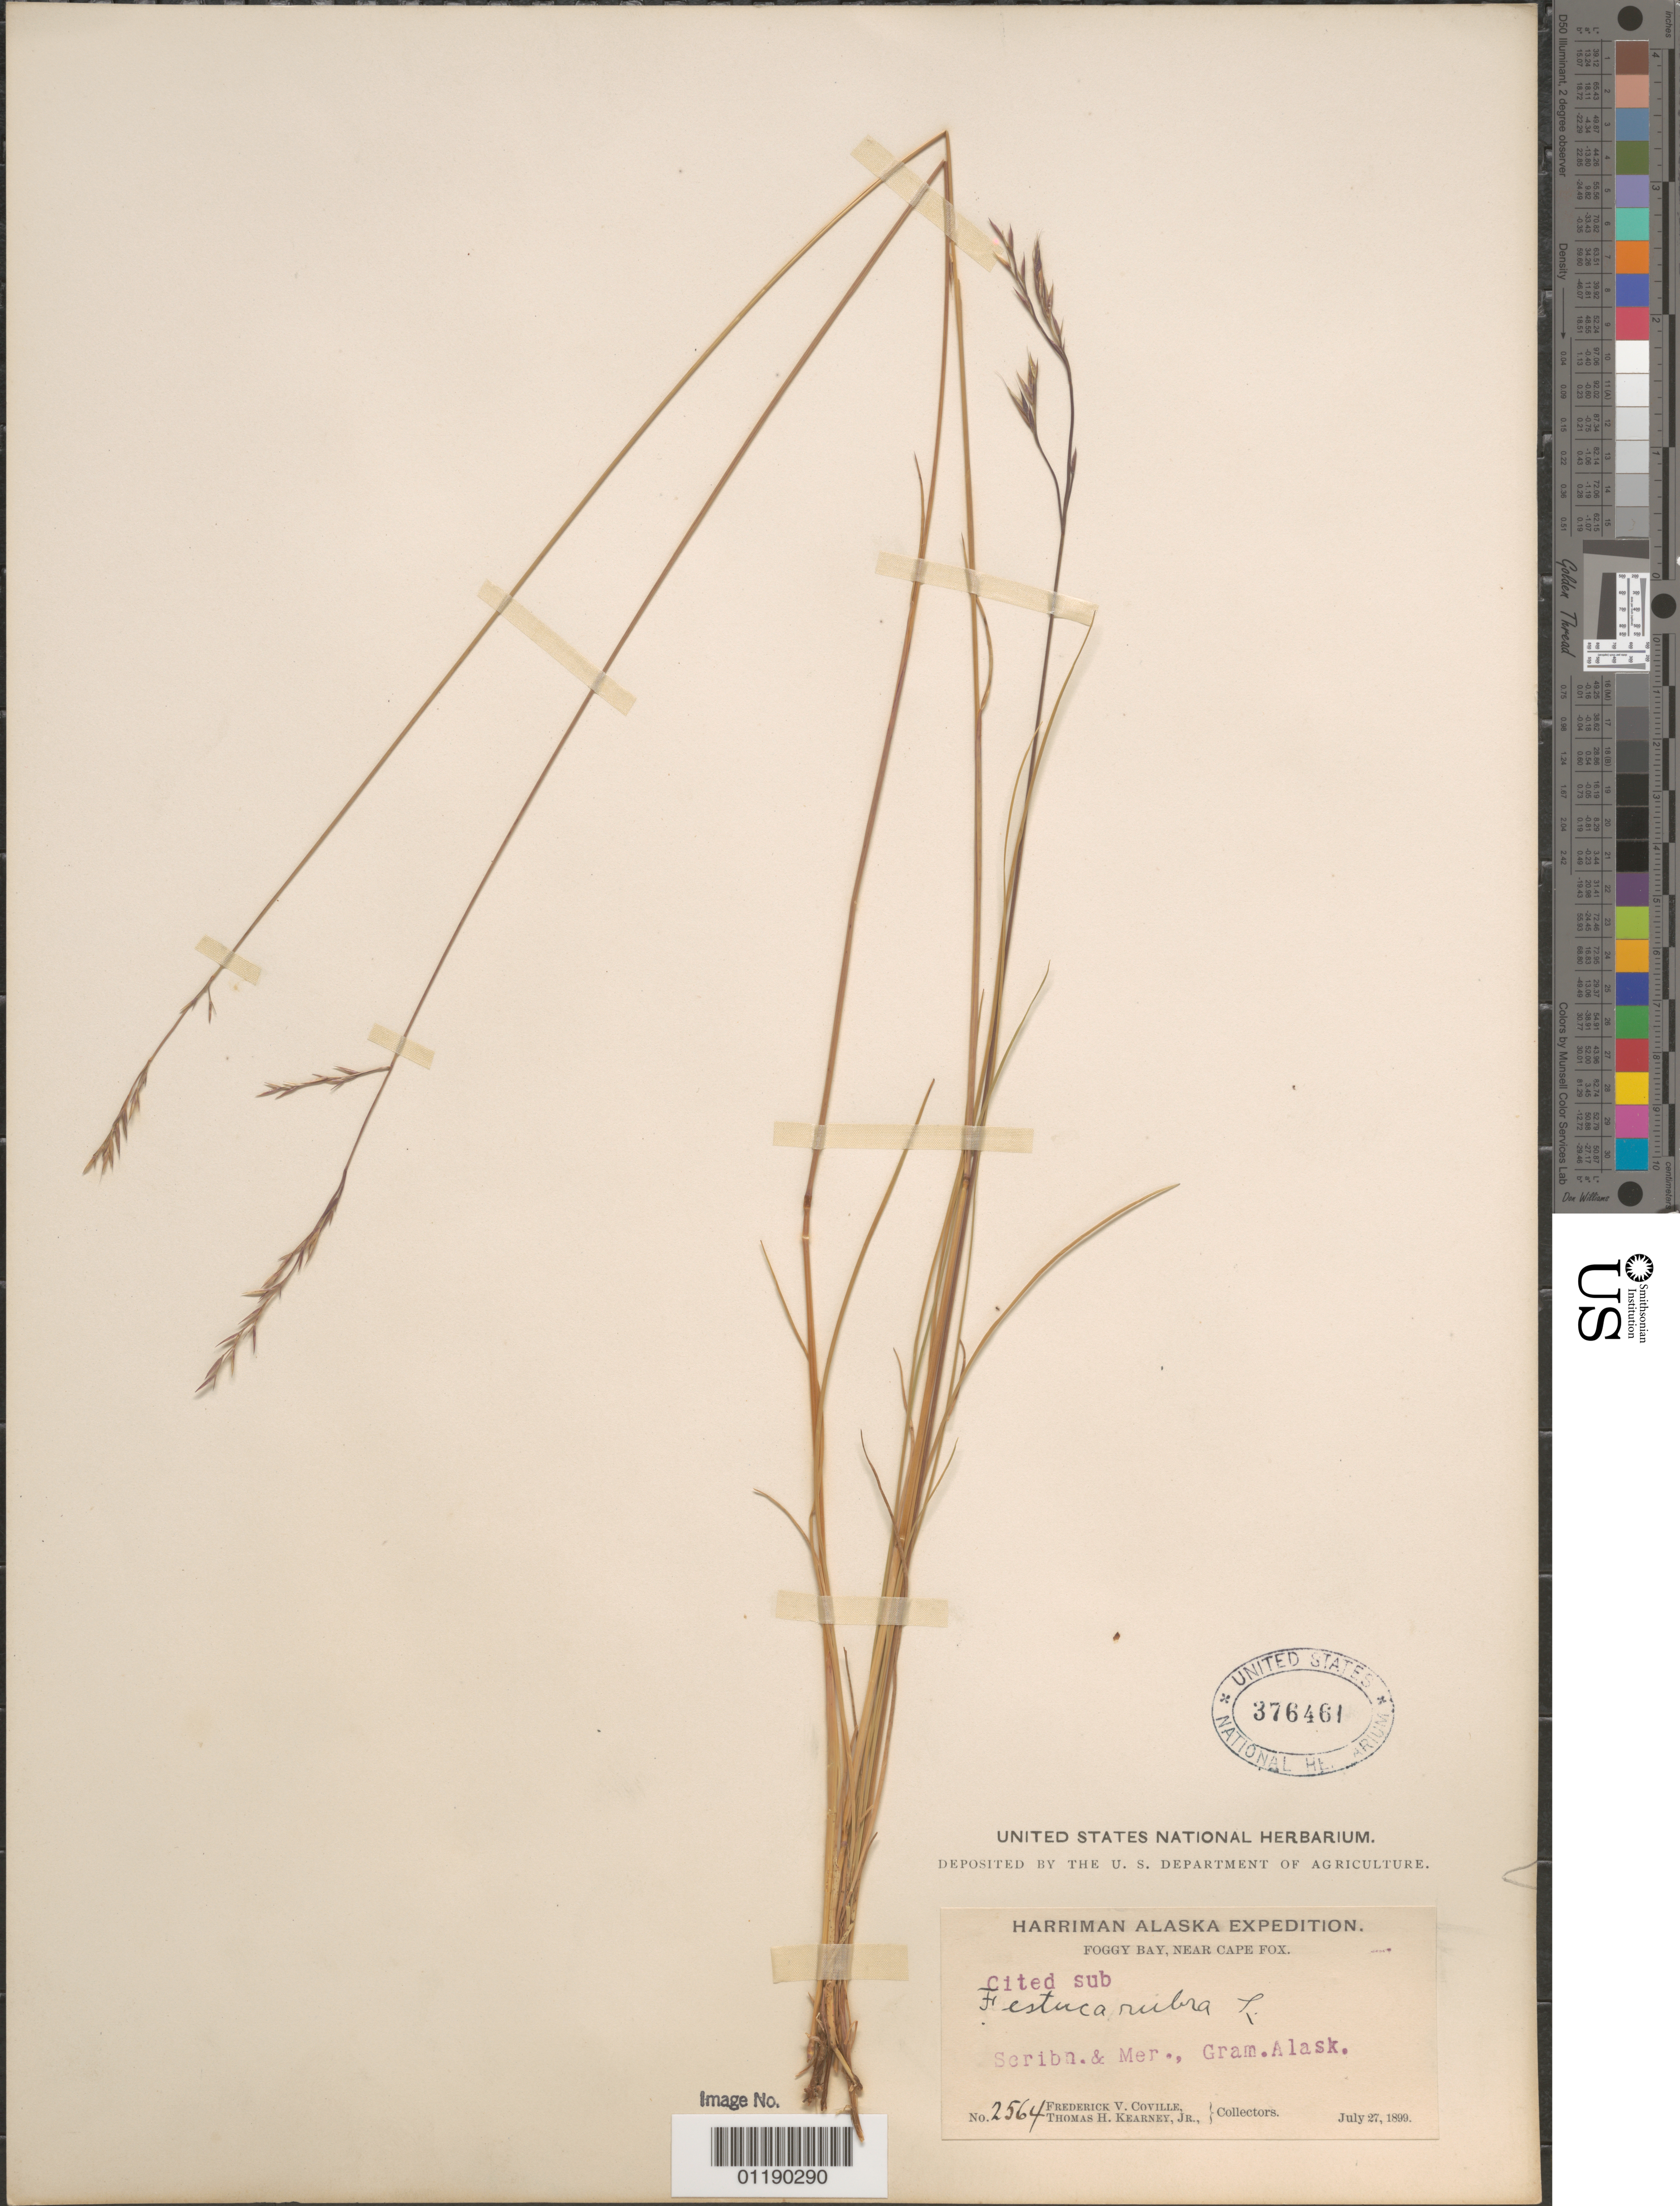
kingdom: Plantae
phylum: Tracheophyta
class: Liliopsida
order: Poales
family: Poaceae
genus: Festuca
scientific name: Festuca rubra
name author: L.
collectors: F. V. Coville & T. H. Kearney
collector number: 2564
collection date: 1899-07-27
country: United States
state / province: Alaska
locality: Foggy Bay, near Cape Fox.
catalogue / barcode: US 376461